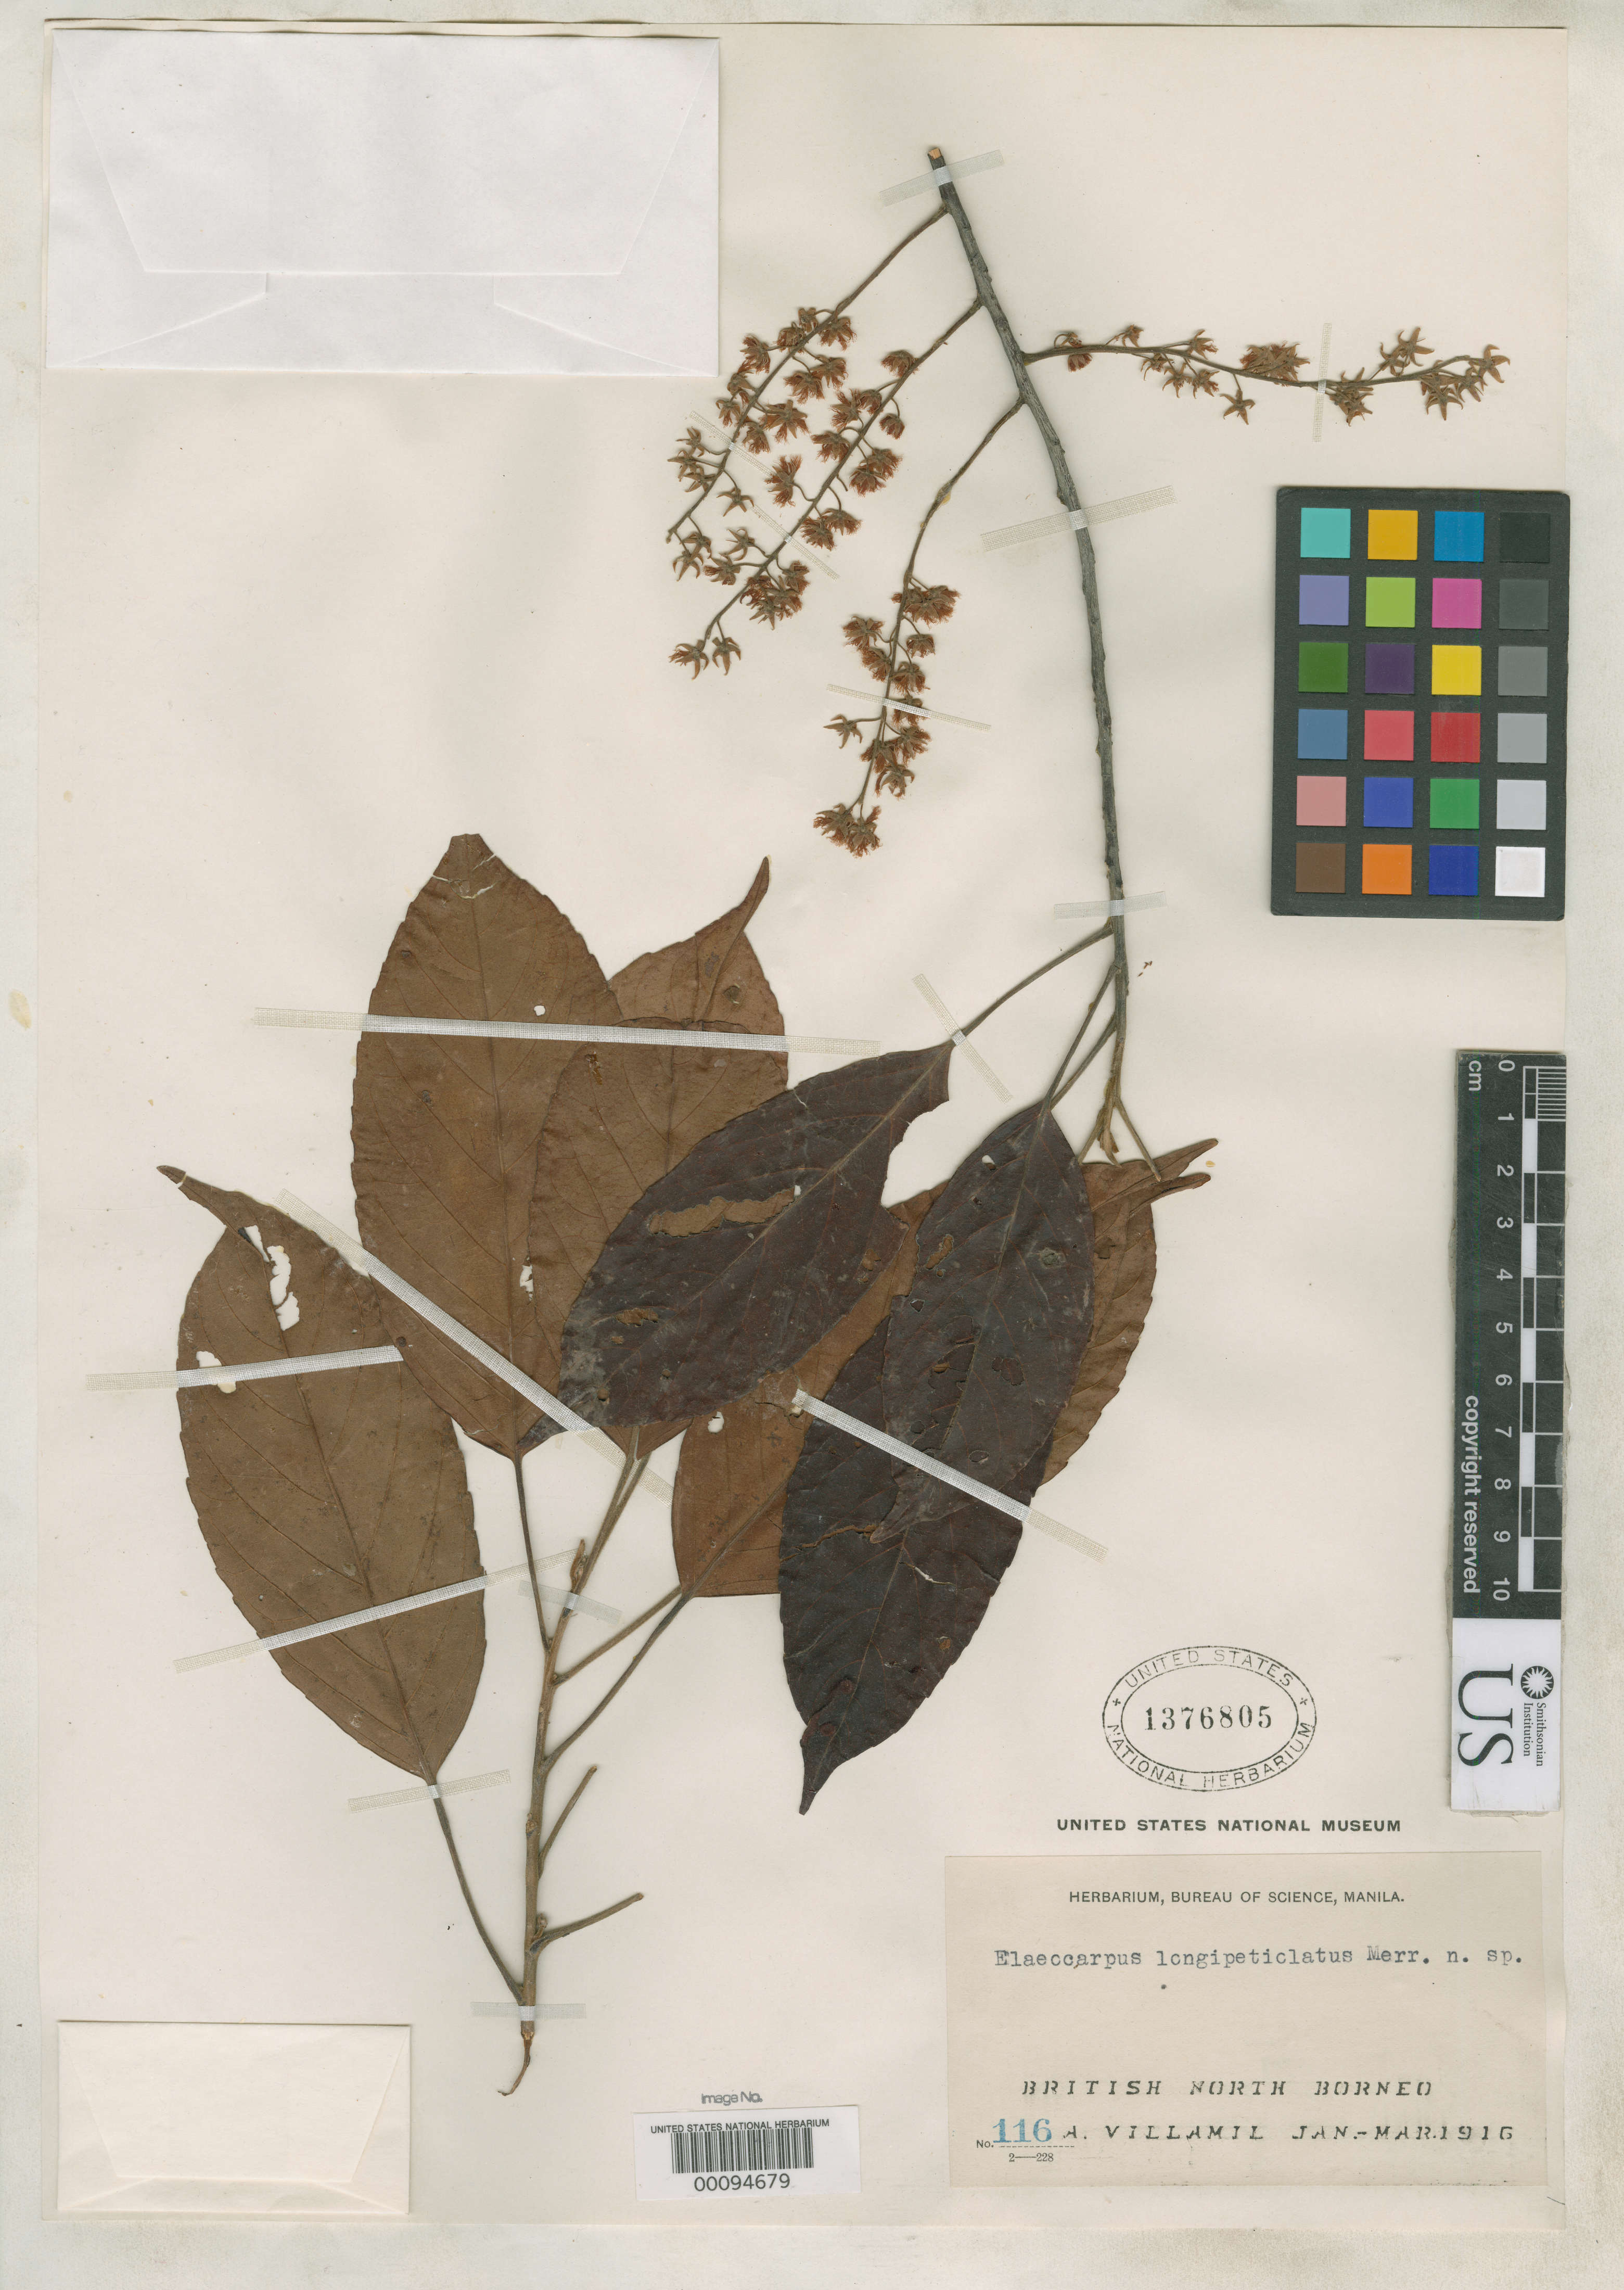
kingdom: Plantae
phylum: Tracheophyta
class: Magnoliopsida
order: Oxalidales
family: Elaeocarpaceae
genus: Elaeocarpus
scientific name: Elaeocarpus longipetiolatus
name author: Merr.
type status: Isotype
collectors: A. Villamil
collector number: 116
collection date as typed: Jan 1916 to -- Mar 1916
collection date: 1916-01/1916-03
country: Malaysia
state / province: Sabah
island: Borneo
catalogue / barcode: US 1376805